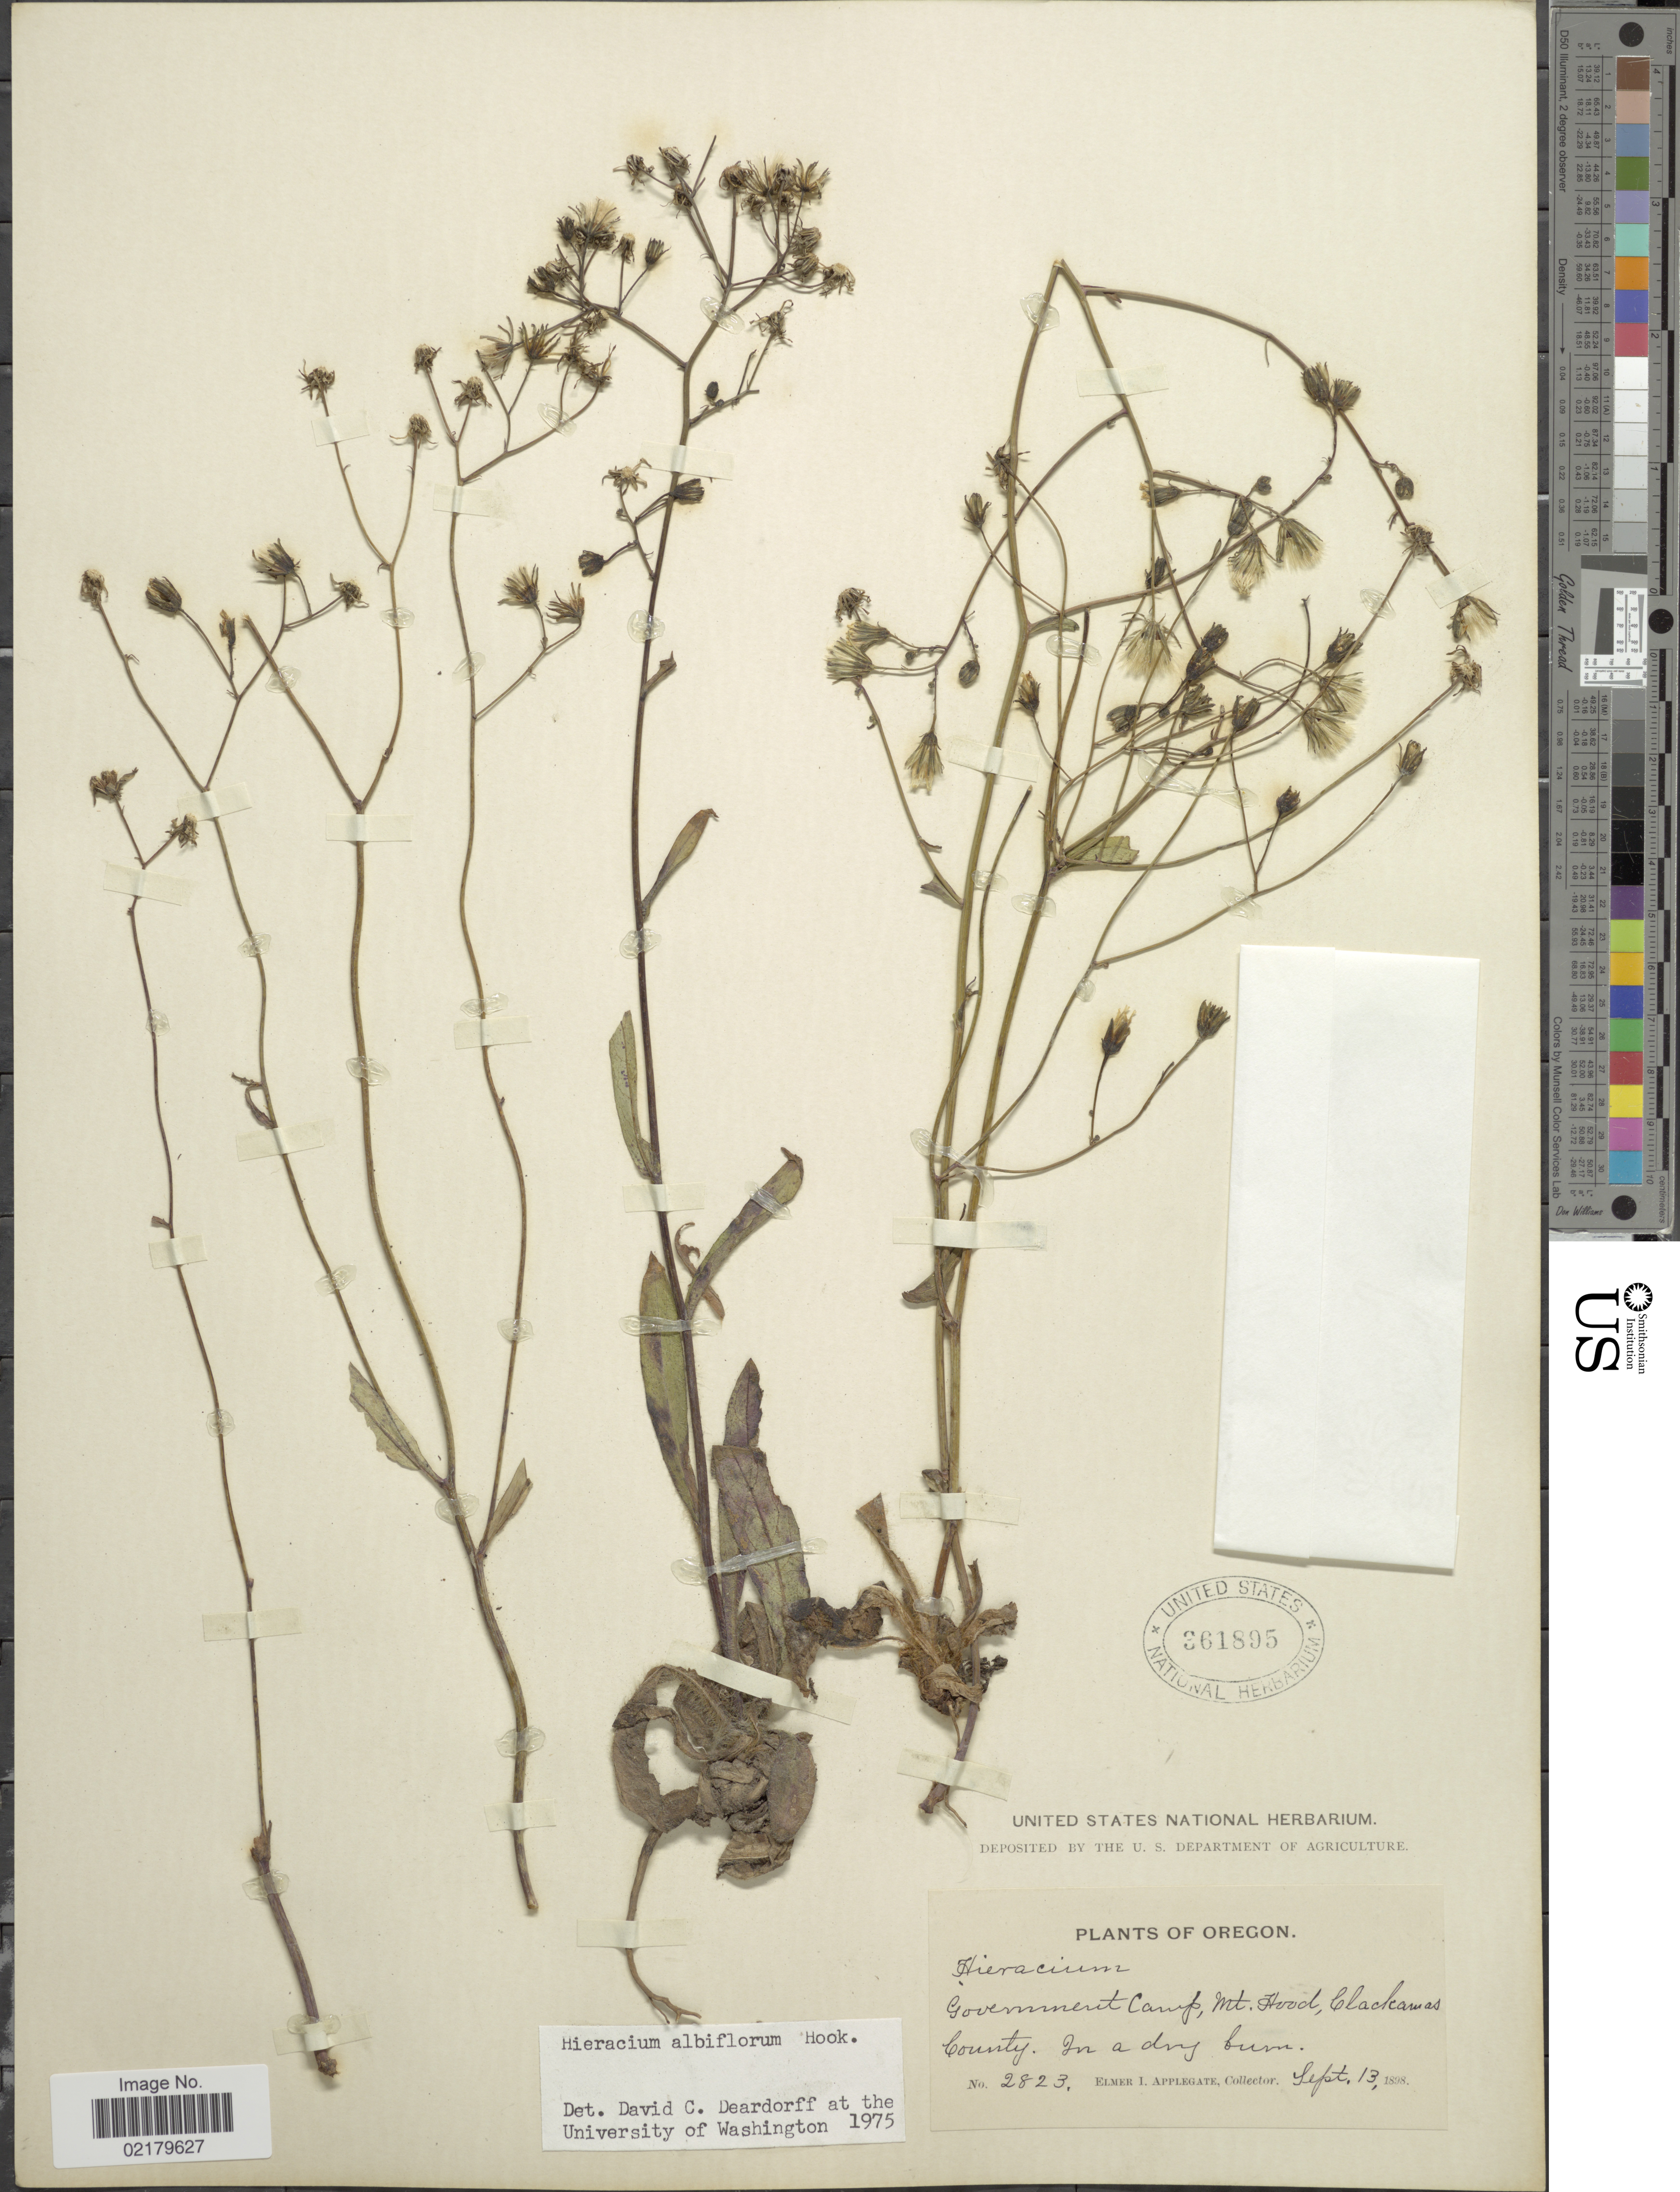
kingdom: Plantae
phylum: Tracheophyta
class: Magnoliopsida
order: Asterales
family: Asteraceae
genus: Hieracium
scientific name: Hieracium albiflorum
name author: Hook.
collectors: E. I. Applegate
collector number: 2823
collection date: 1898-09-13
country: United States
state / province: Oregon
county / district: Clackamas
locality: Government Camp, Mt Hood, Clackamas County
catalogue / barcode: US 361895